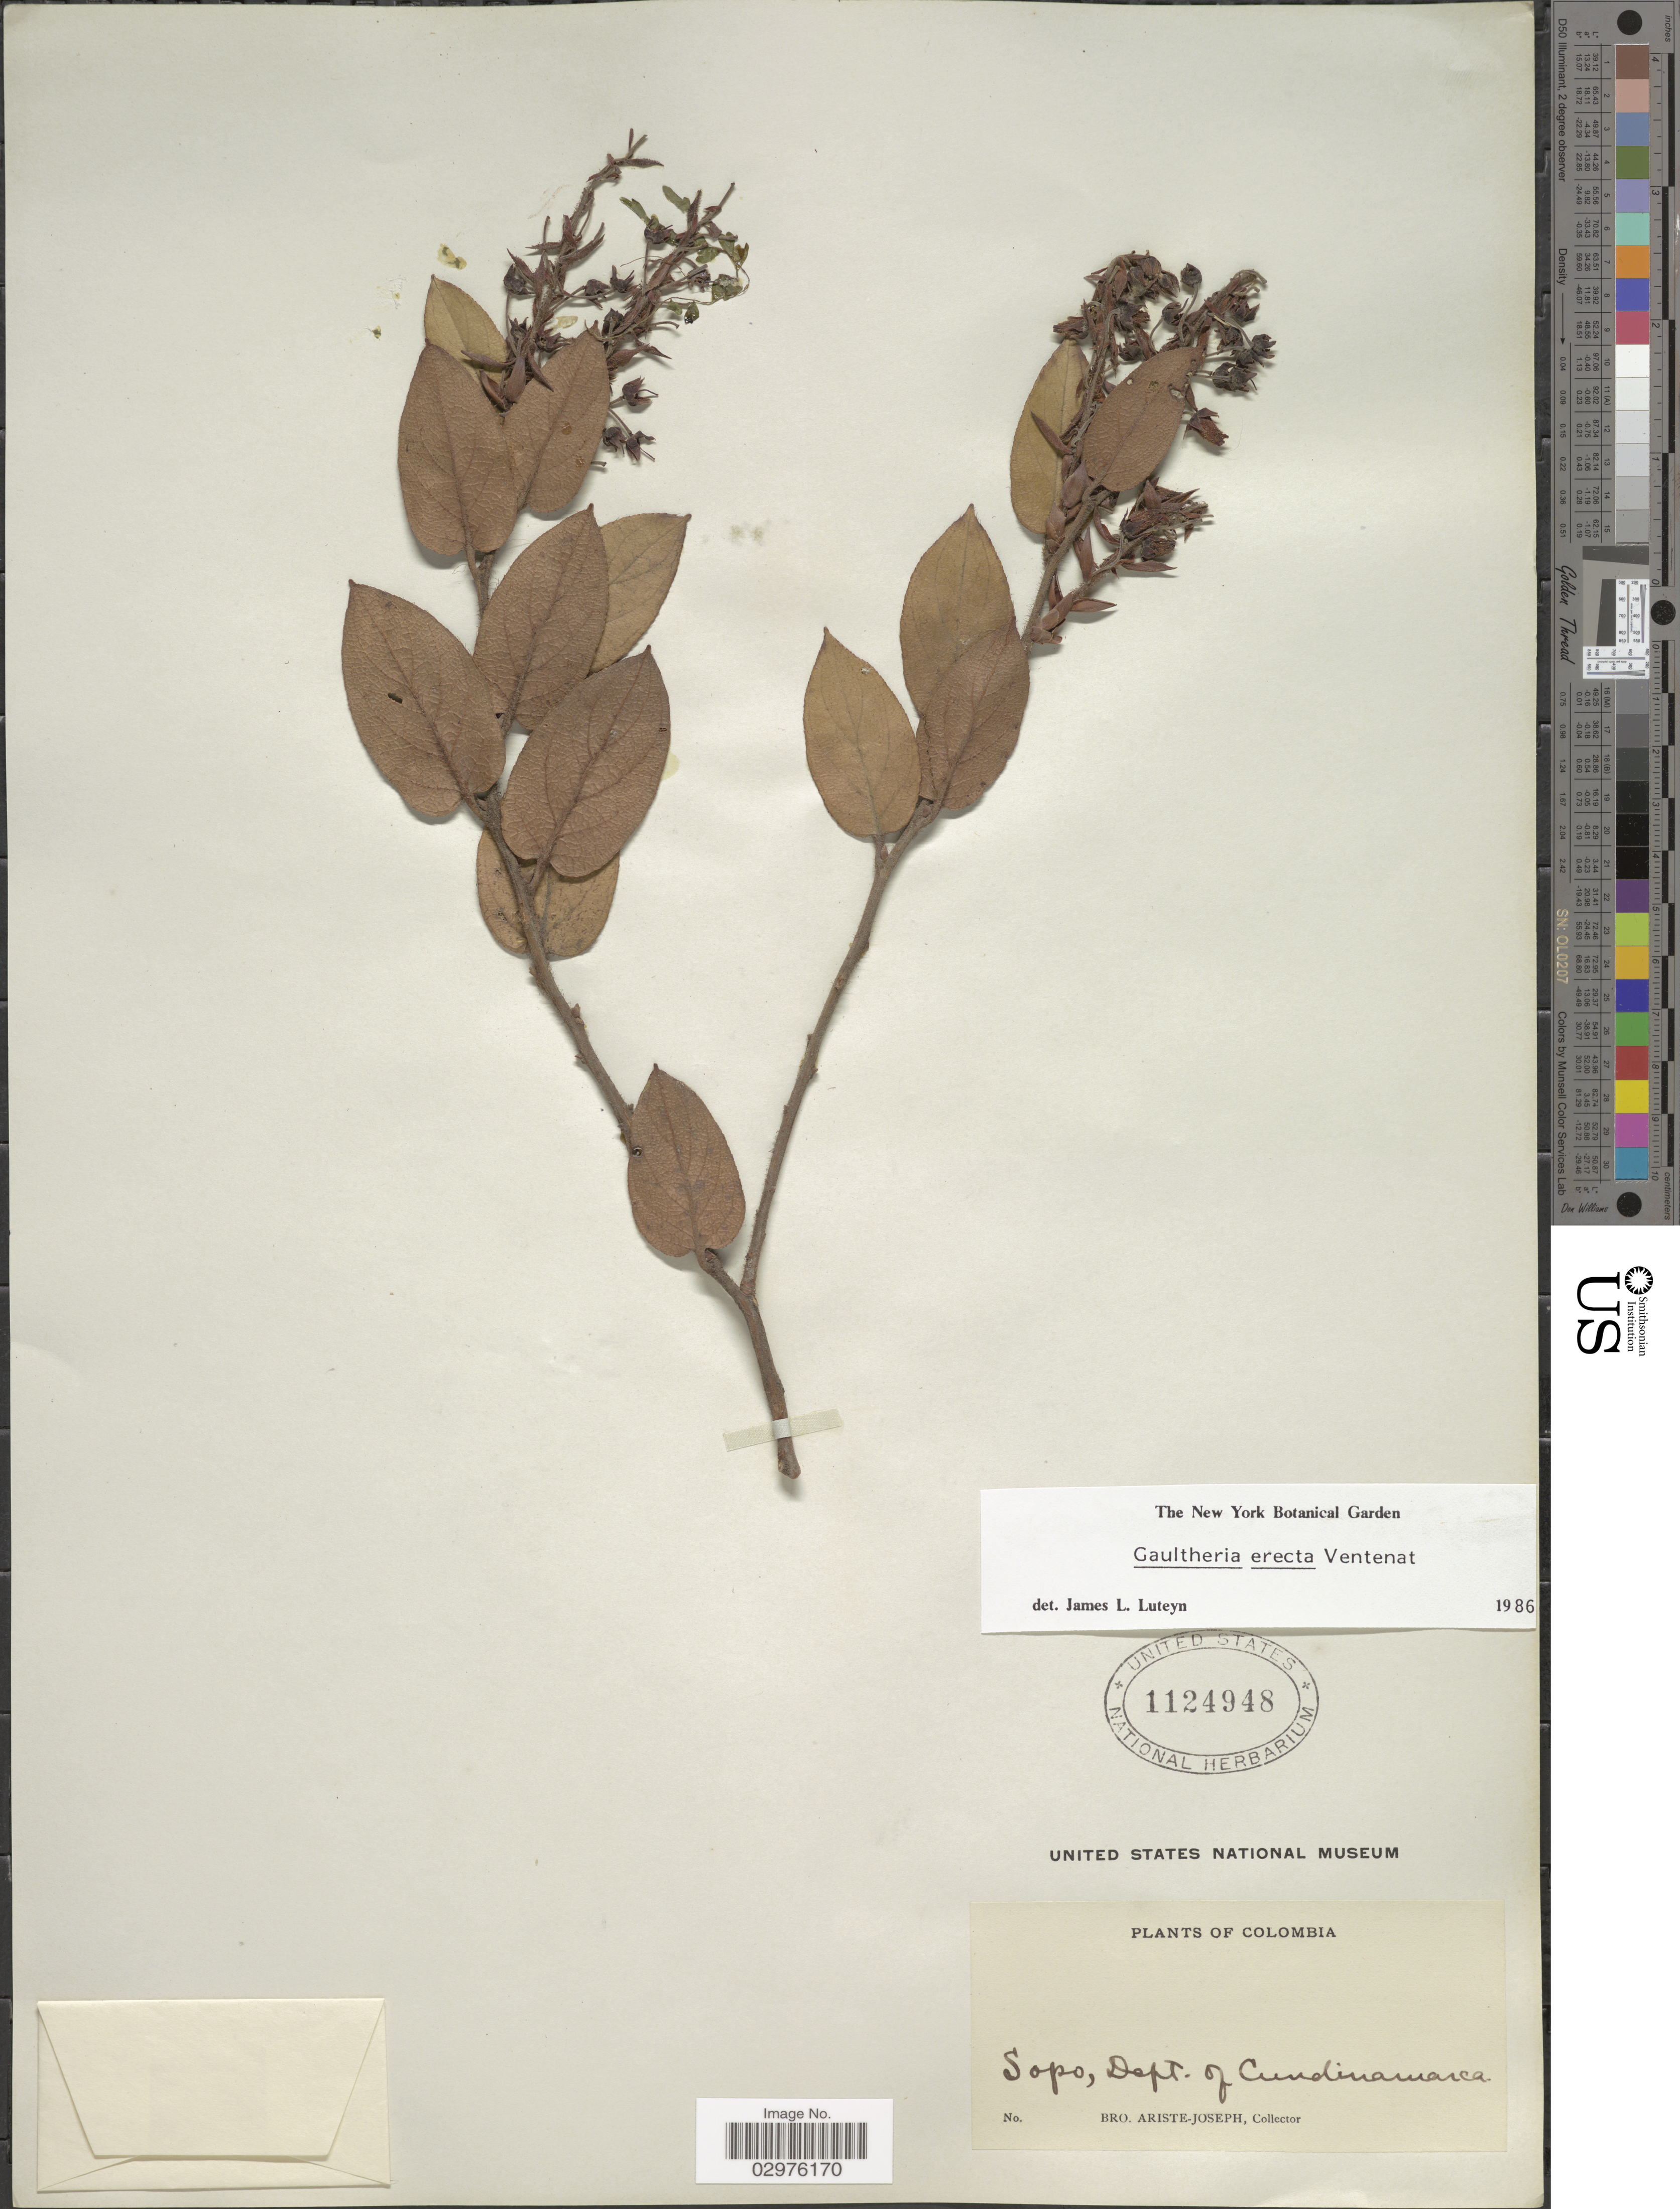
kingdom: Plantae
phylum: Tracheophyta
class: Magnoliopsida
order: Ericales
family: Ericaceae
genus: Gaultheria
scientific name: Gaultheria erecta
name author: Vent.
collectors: Bro. Ariste-Joseph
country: Colombia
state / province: Cundinamarca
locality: Sopo, Dept. of Cundinamarca.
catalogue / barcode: US 1124948